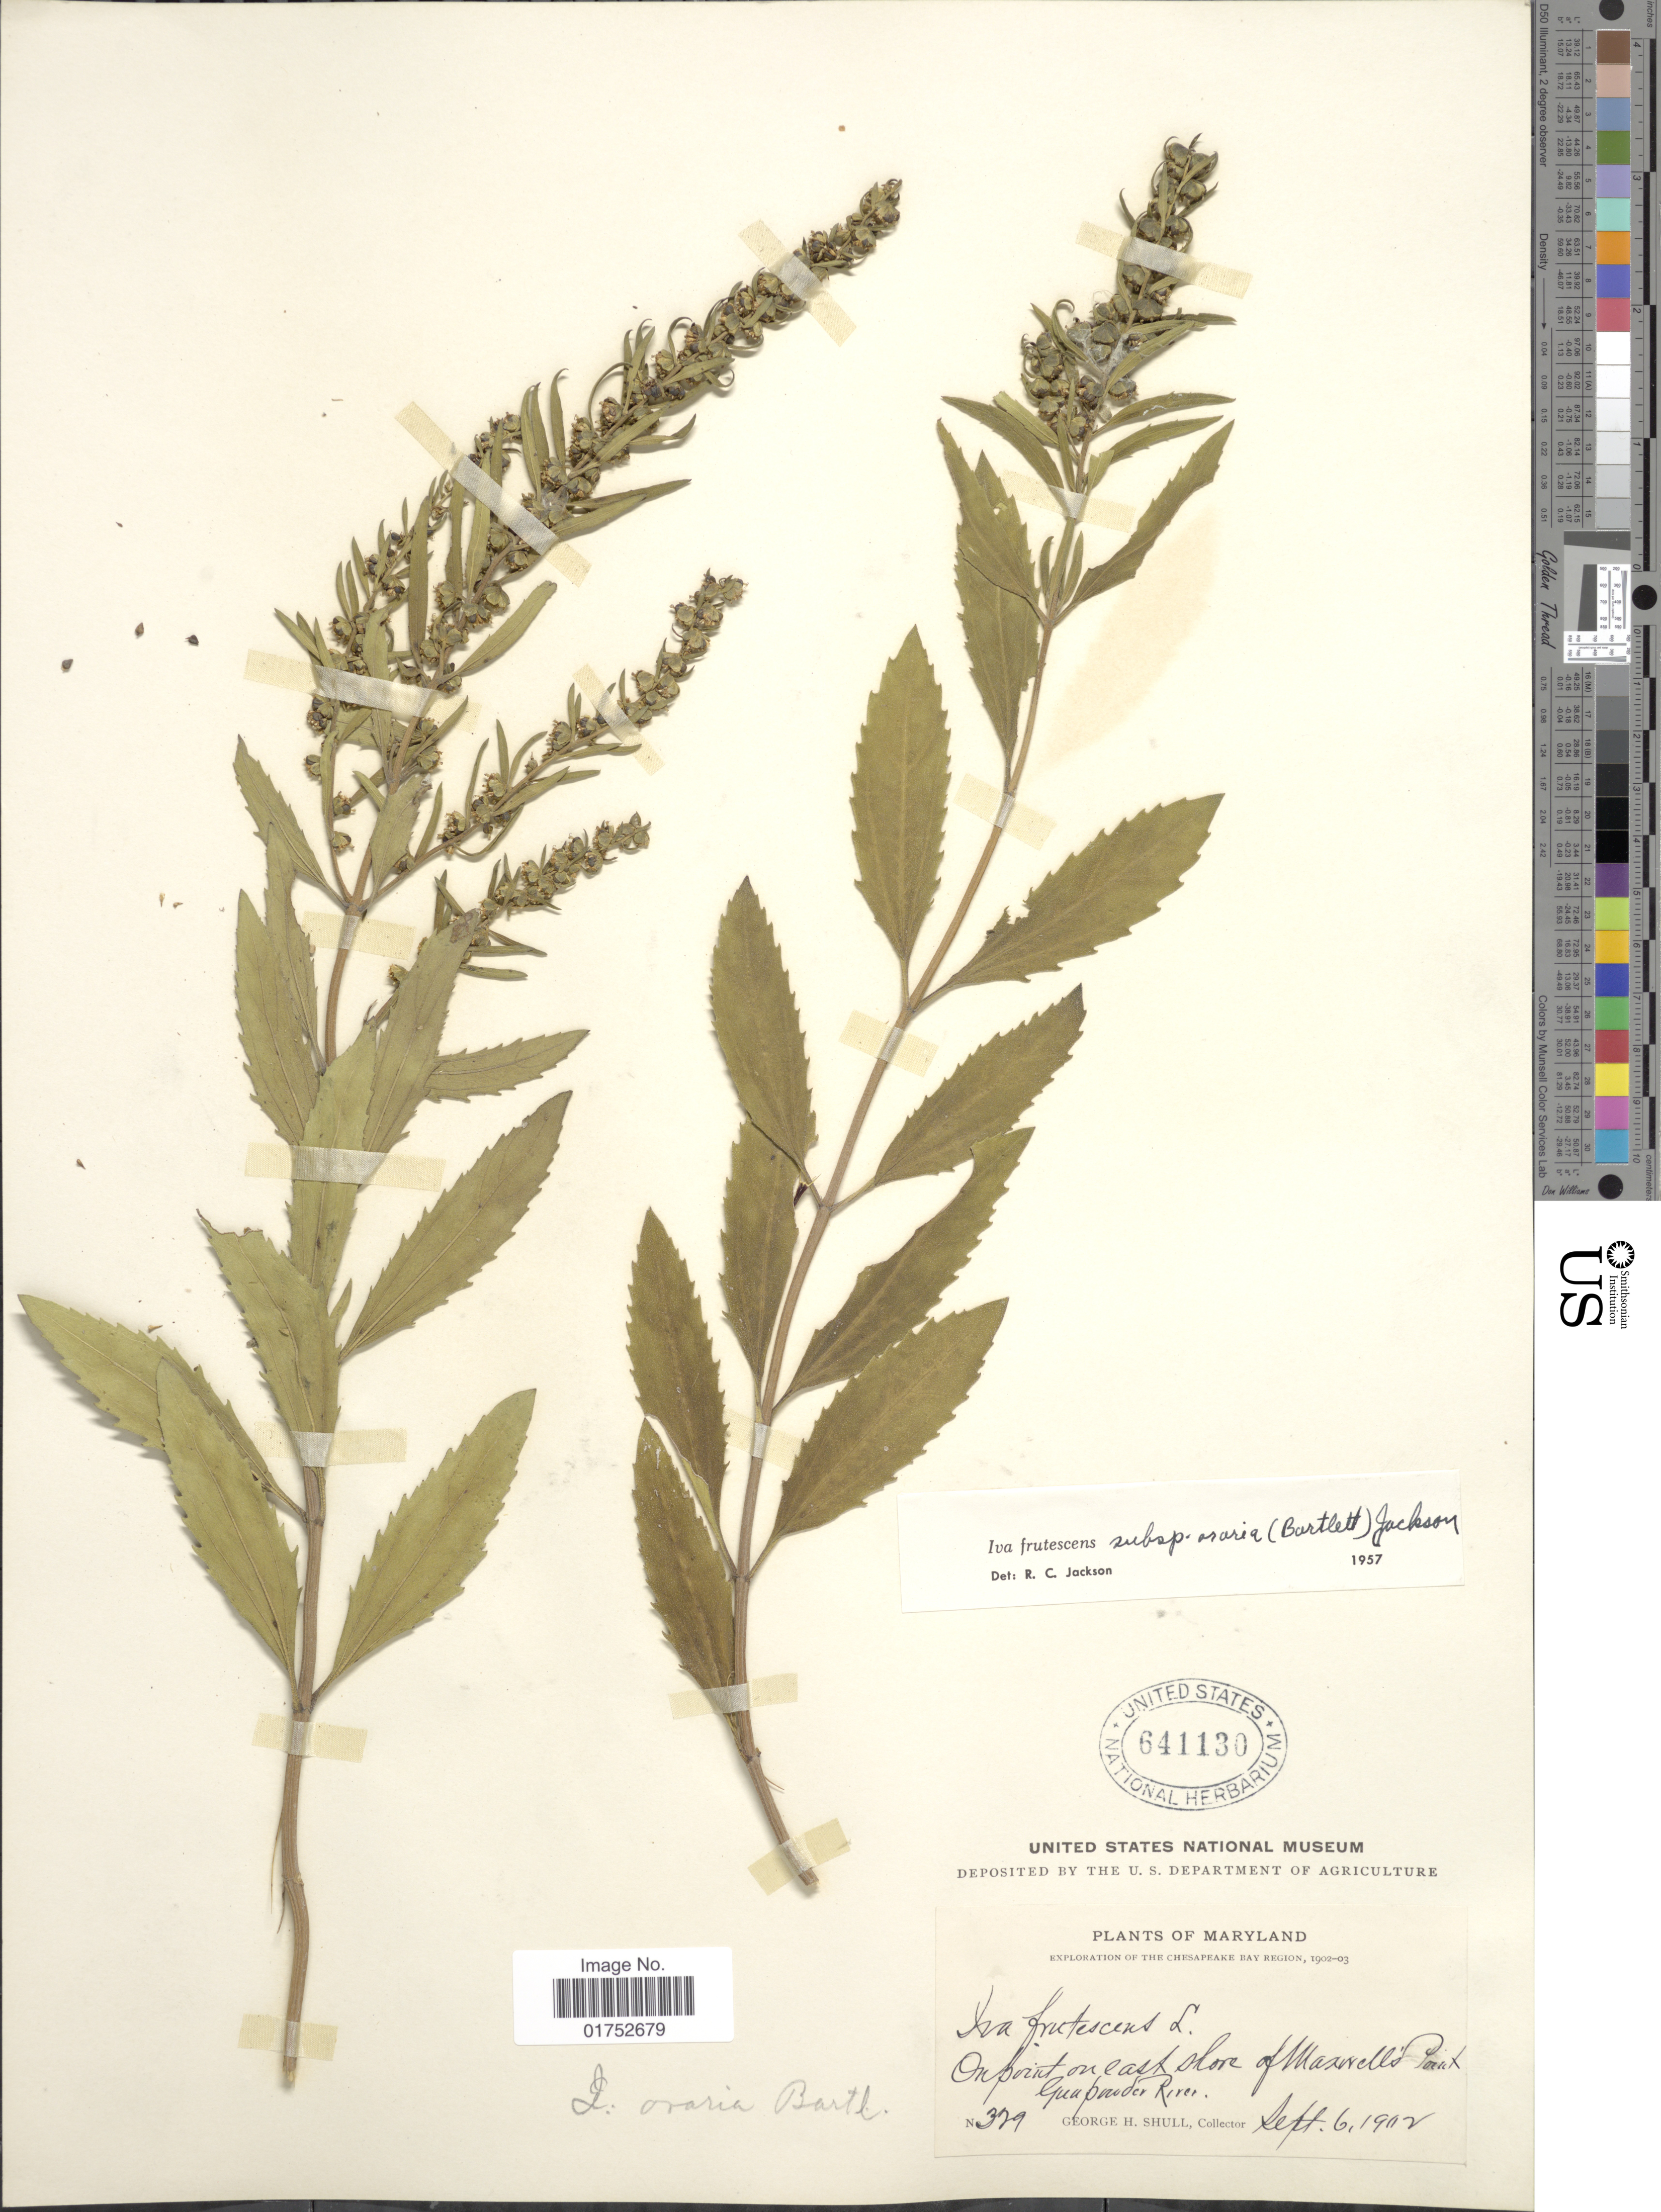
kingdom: Plantae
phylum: Tracheophyta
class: Magnoliopsida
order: Asterales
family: Asteraceae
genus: Iva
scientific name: Iva frutescens subsp. oraria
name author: (Bartlett) R.C. Jacks.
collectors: G. H. Shull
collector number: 329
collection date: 1902-09-06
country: United States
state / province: Maryland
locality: On point on east shore of Maxwell's Point, Gunpowder River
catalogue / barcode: US 641130